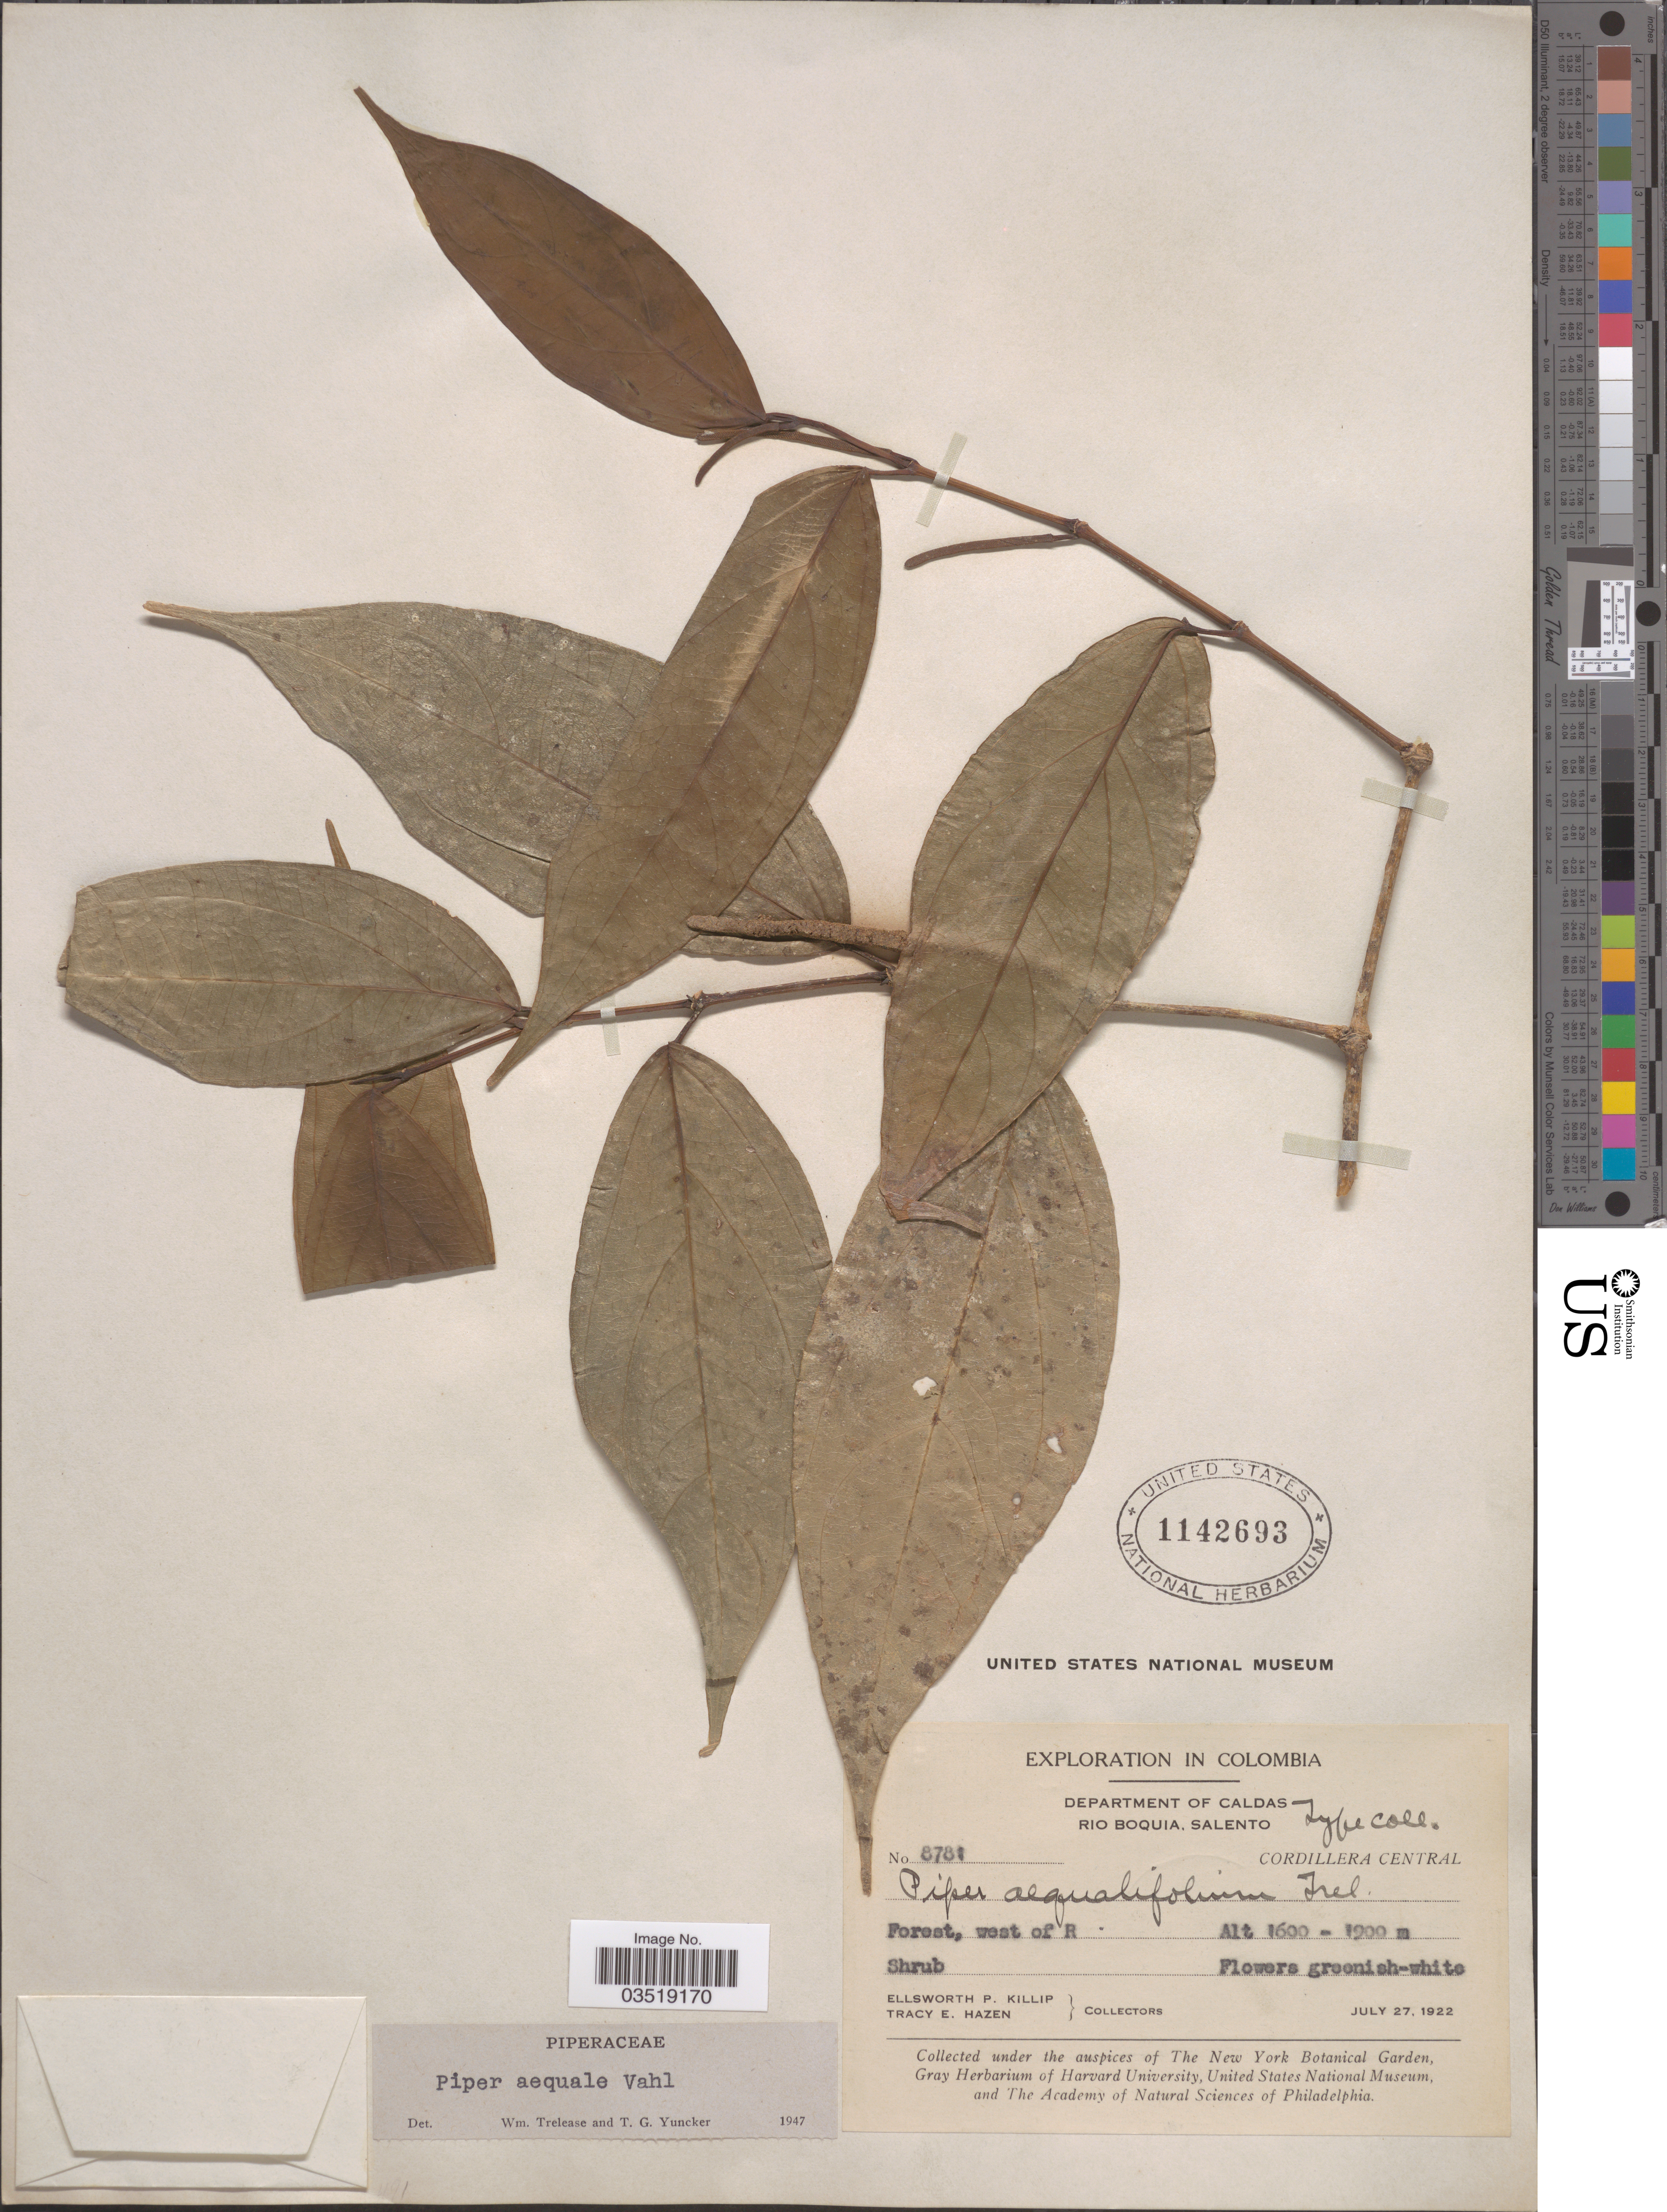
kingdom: Plantae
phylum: Tracheophyta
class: Magnoliopsida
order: Piperales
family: Piperaceae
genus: Piper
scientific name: Piper aequale var. aequale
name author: Vahl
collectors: E. P. Killip & T. E. Hazen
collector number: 8781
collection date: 1922-07-27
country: Colombia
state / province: Caldas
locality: Department of Caldas. Rio Boquia, Salento. Cordellera Central. Forest, west of R.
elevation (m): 1600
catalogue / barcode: US 1142693